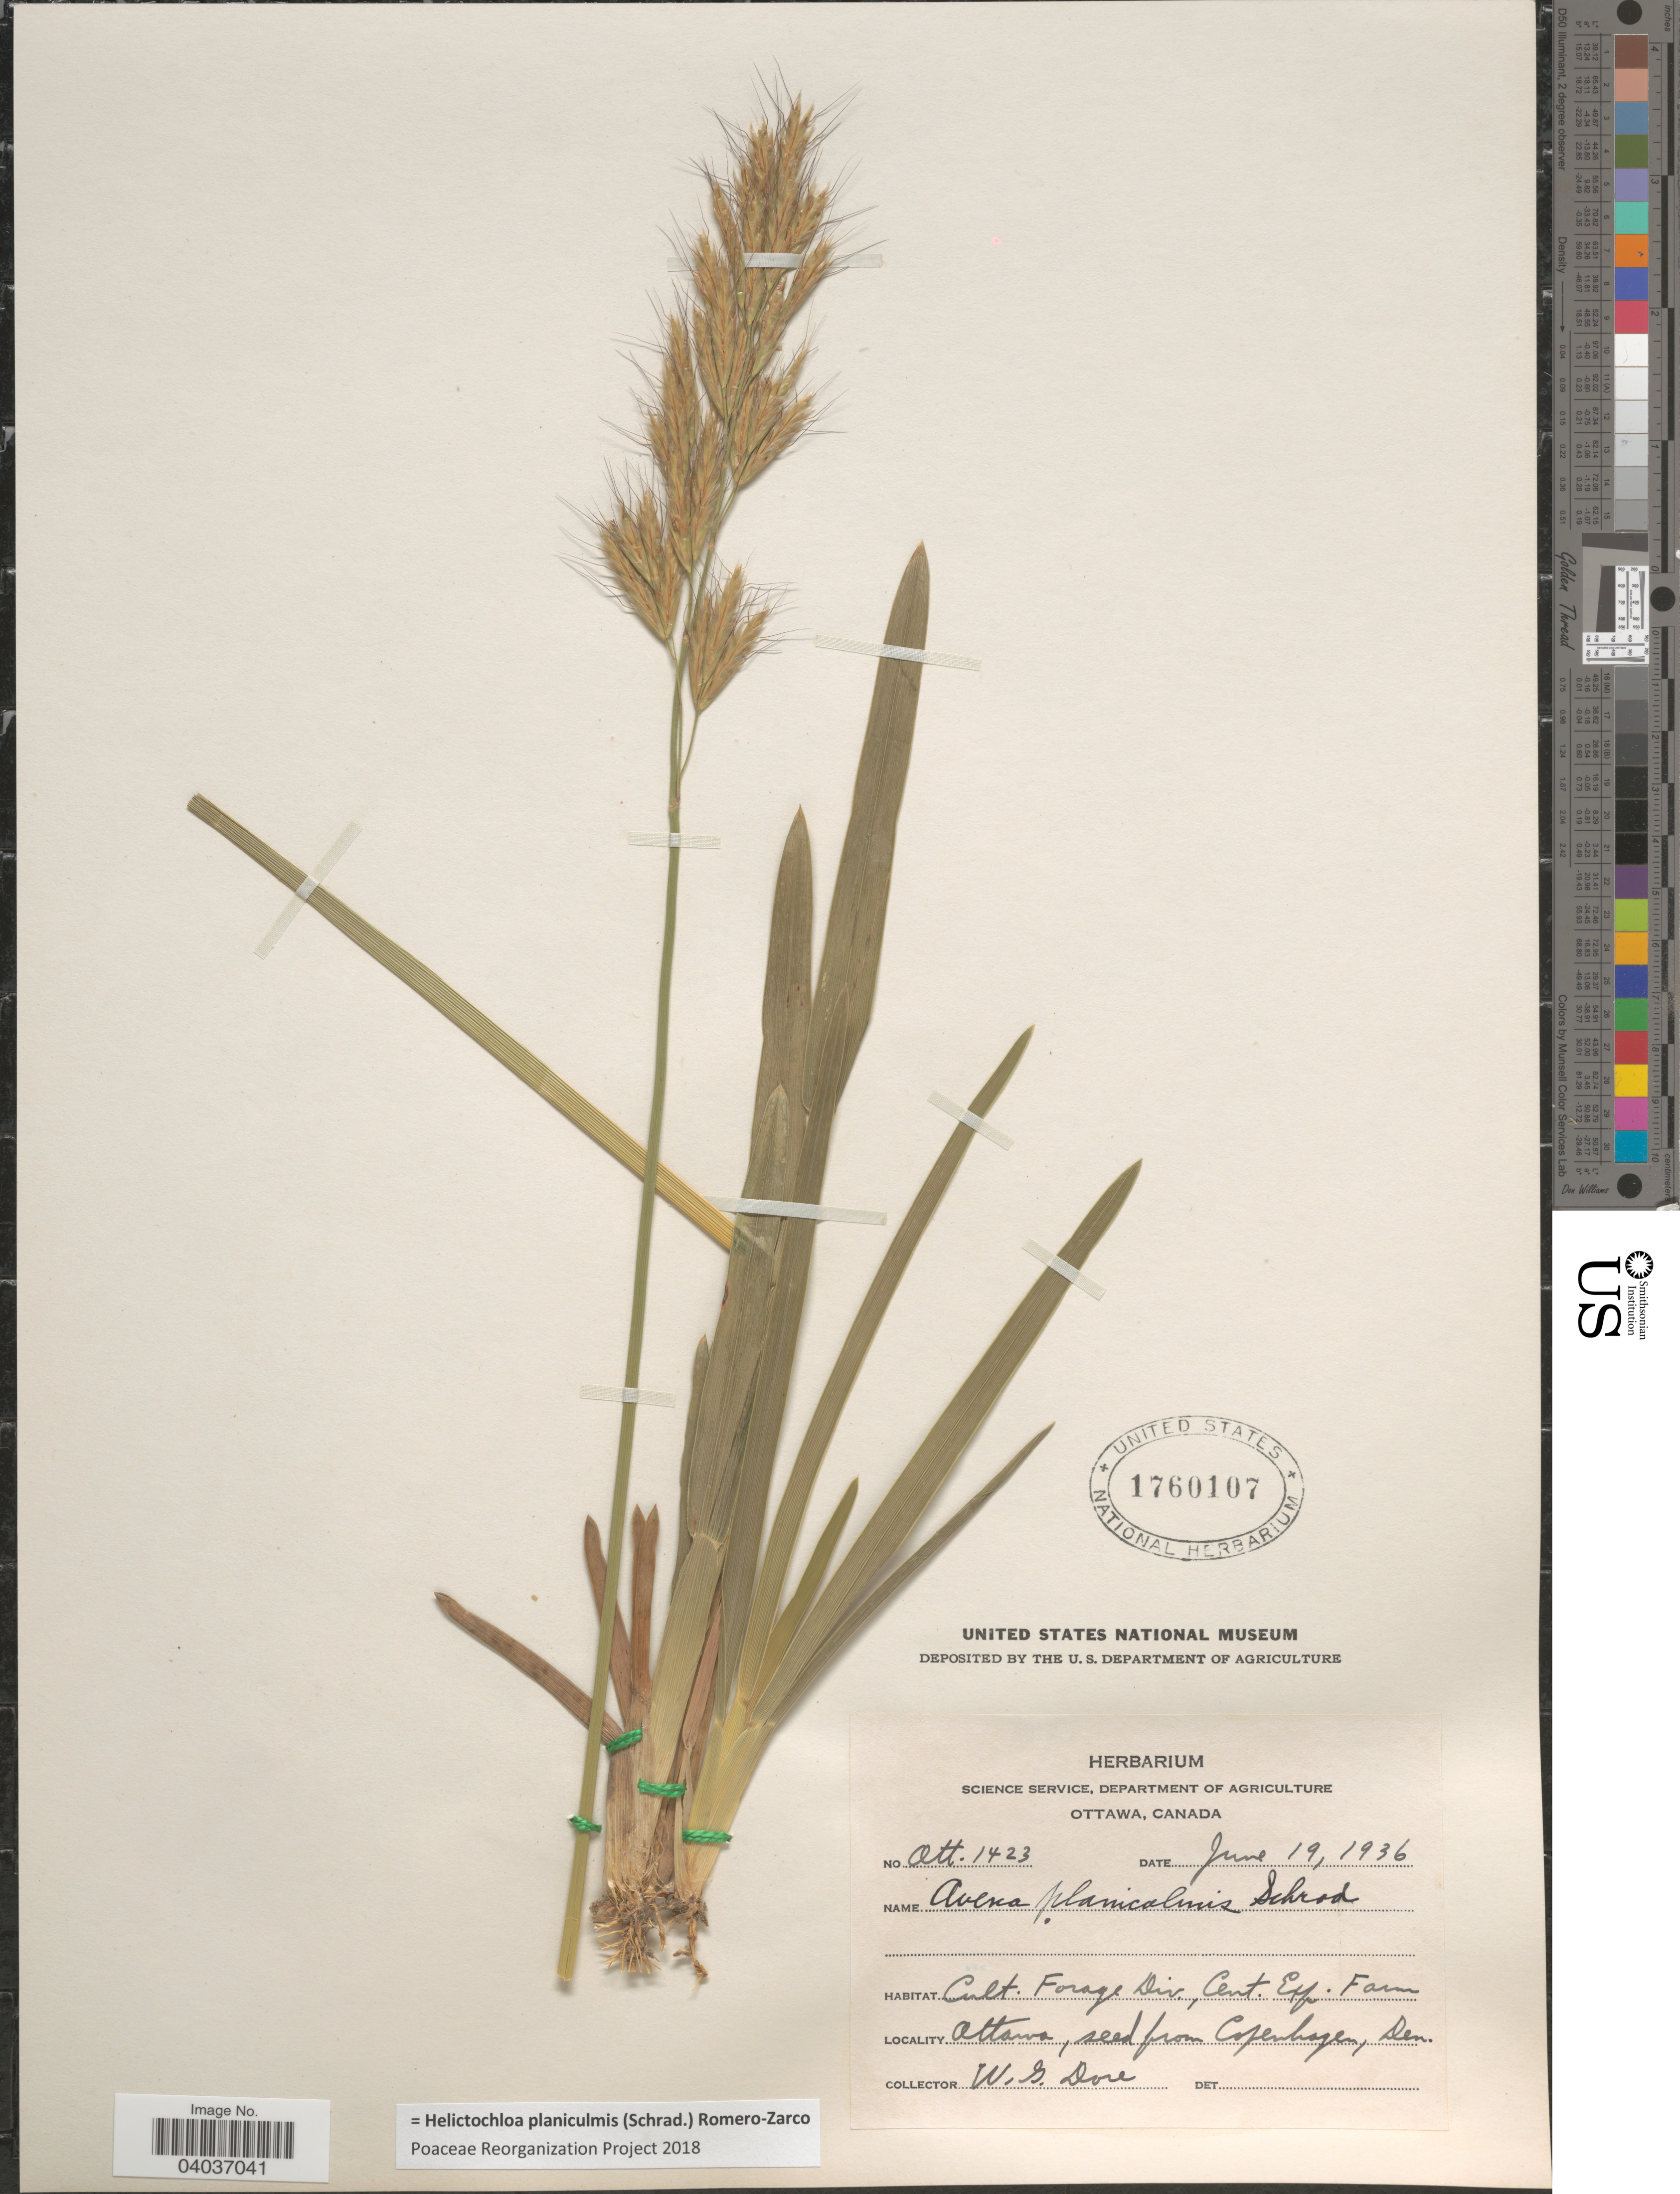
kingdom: Plantae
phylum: Tracheophyta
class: Liliopsida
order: Poales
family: Poaceae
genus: Helictochloa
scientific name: Helictochloa planiculmis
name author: (Schrad.) Romero Zarco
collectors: W. Dore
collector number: Ott. 1423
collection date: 1936-06-19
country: Canada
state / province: Ontario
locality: Cult. Forage Div., Cent. Exp. Farm. Ottawa.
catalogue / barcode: US 1760107